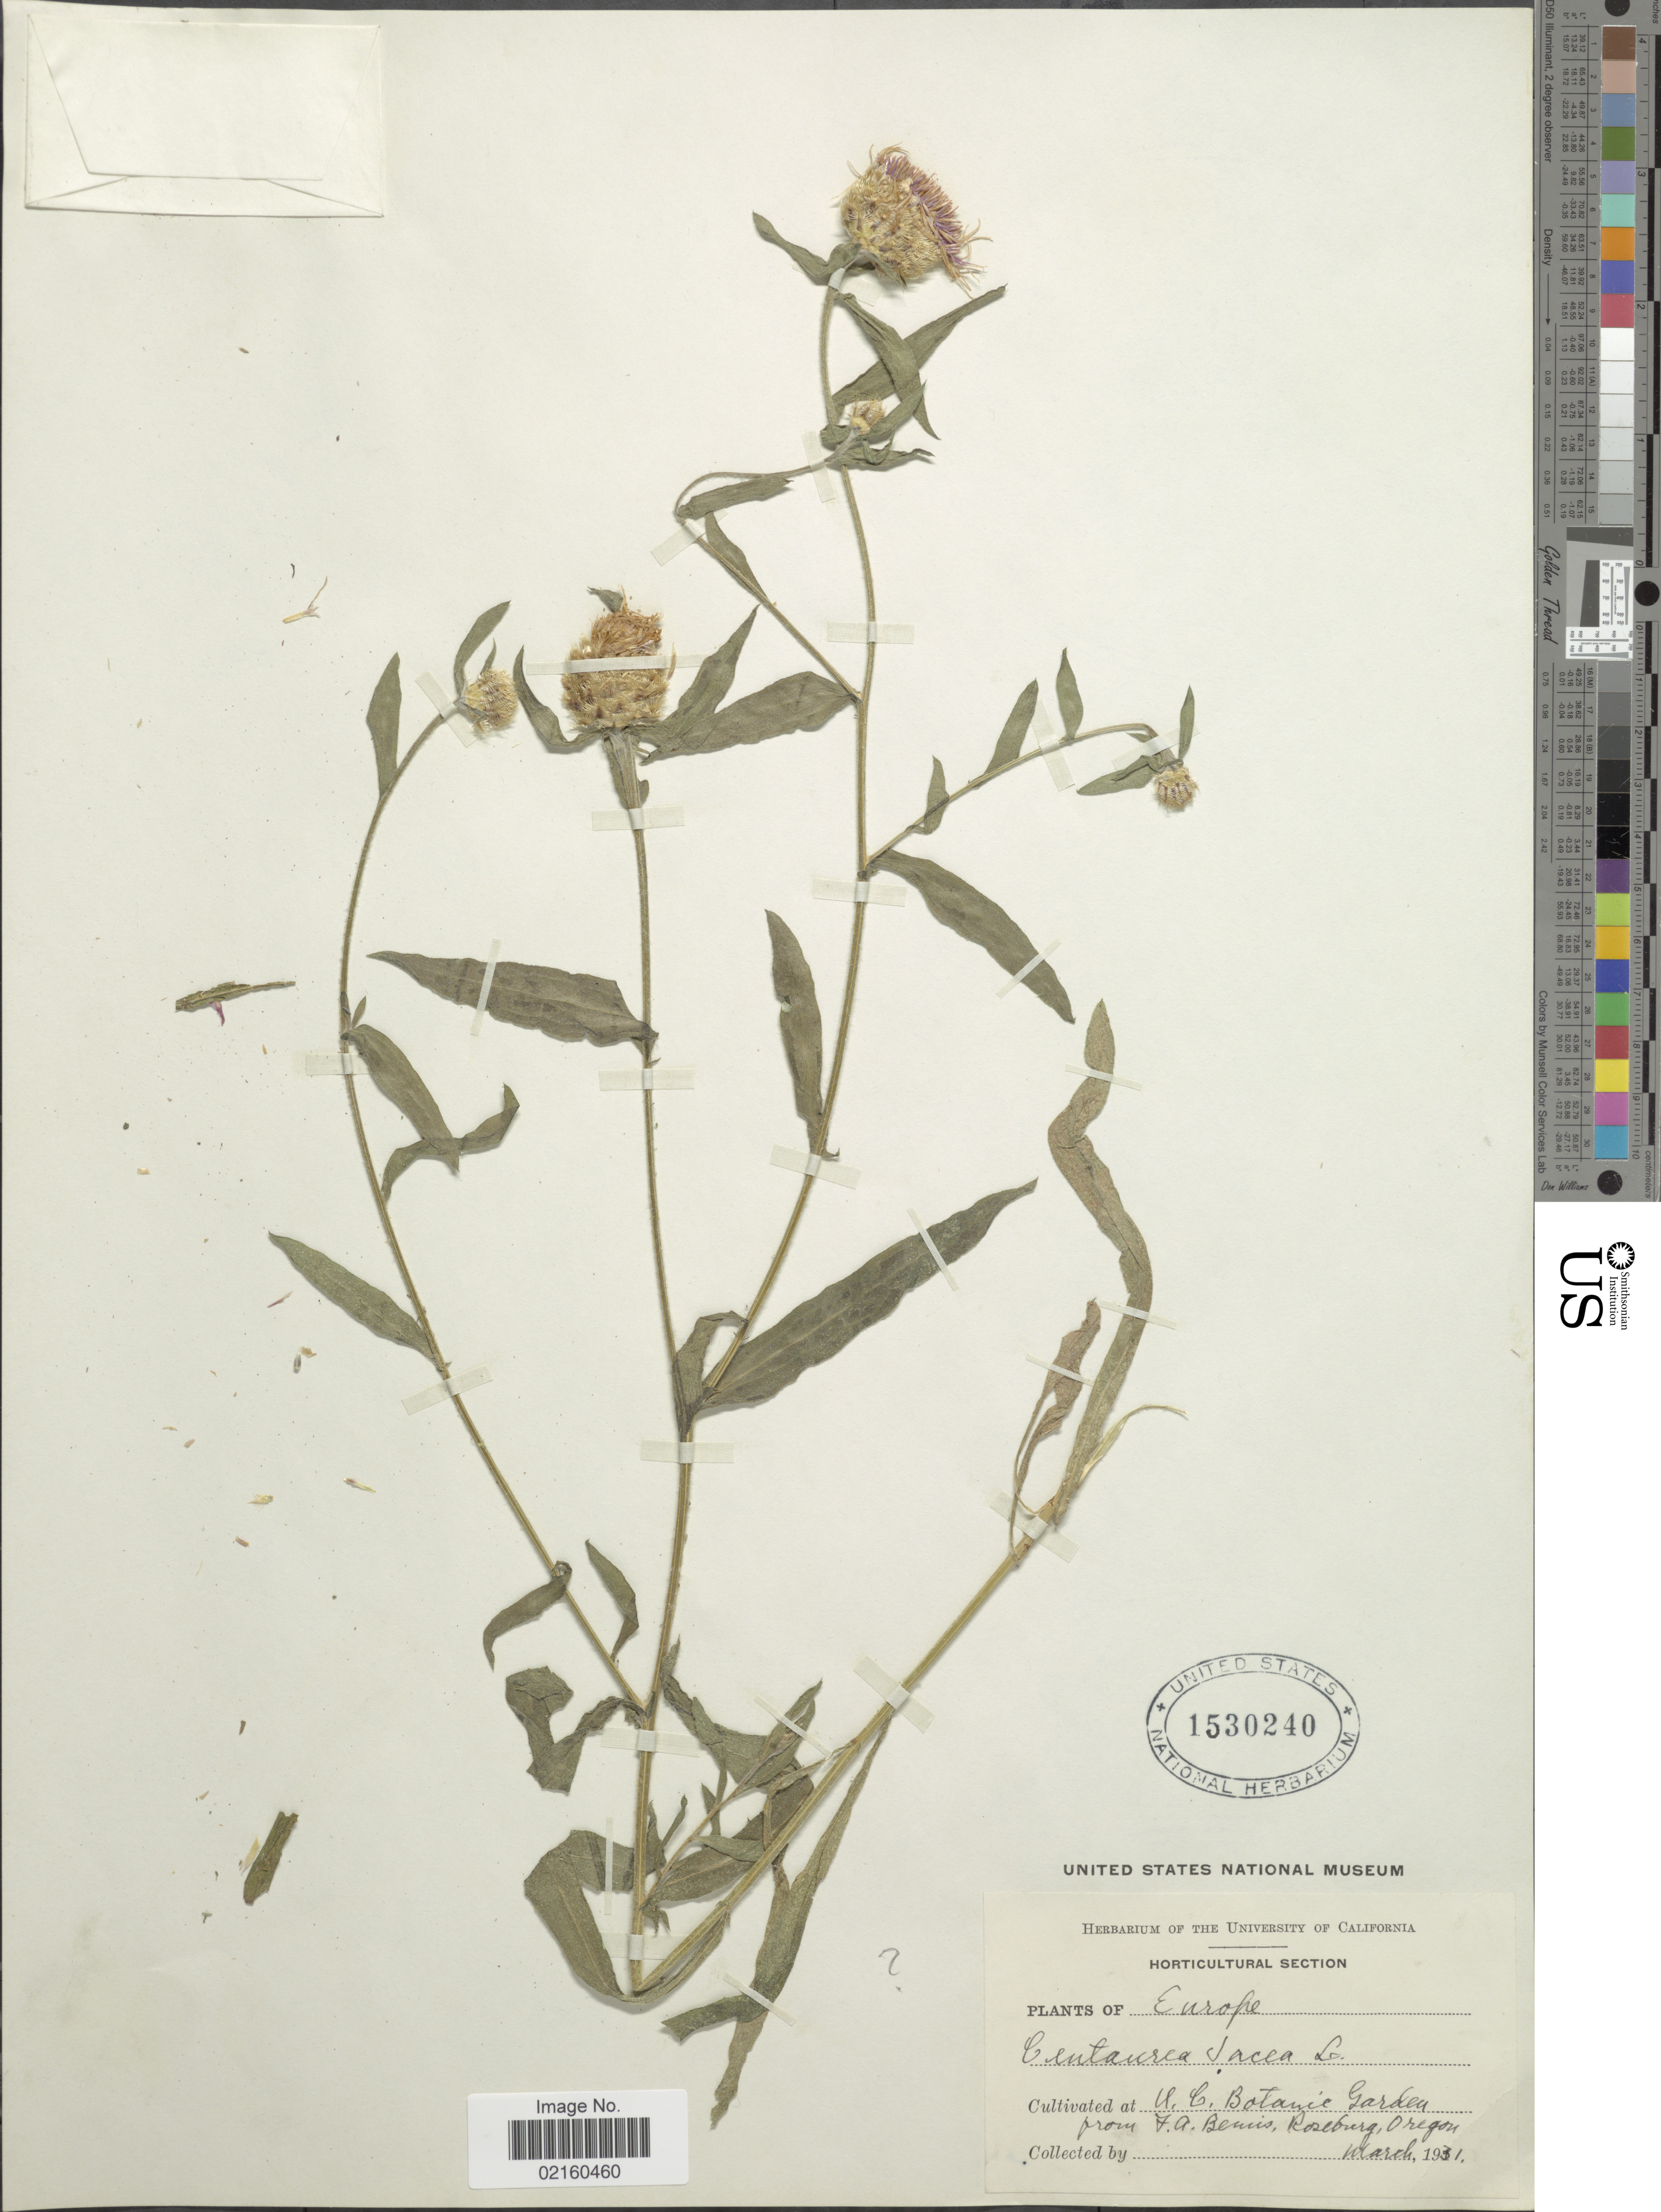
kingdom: Plantae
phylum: Tracheophyta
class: Magnoliopsida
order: Asterales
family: Asteraceae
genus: Centaurea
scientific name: Centaurea jacea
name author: L.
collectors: ex herb. Univ. of California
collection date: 1911-03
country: United States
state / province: Oregon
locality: cultivatedat U. C. Botanic Garden, from Rosebury Oregon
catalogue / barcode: US 1530240